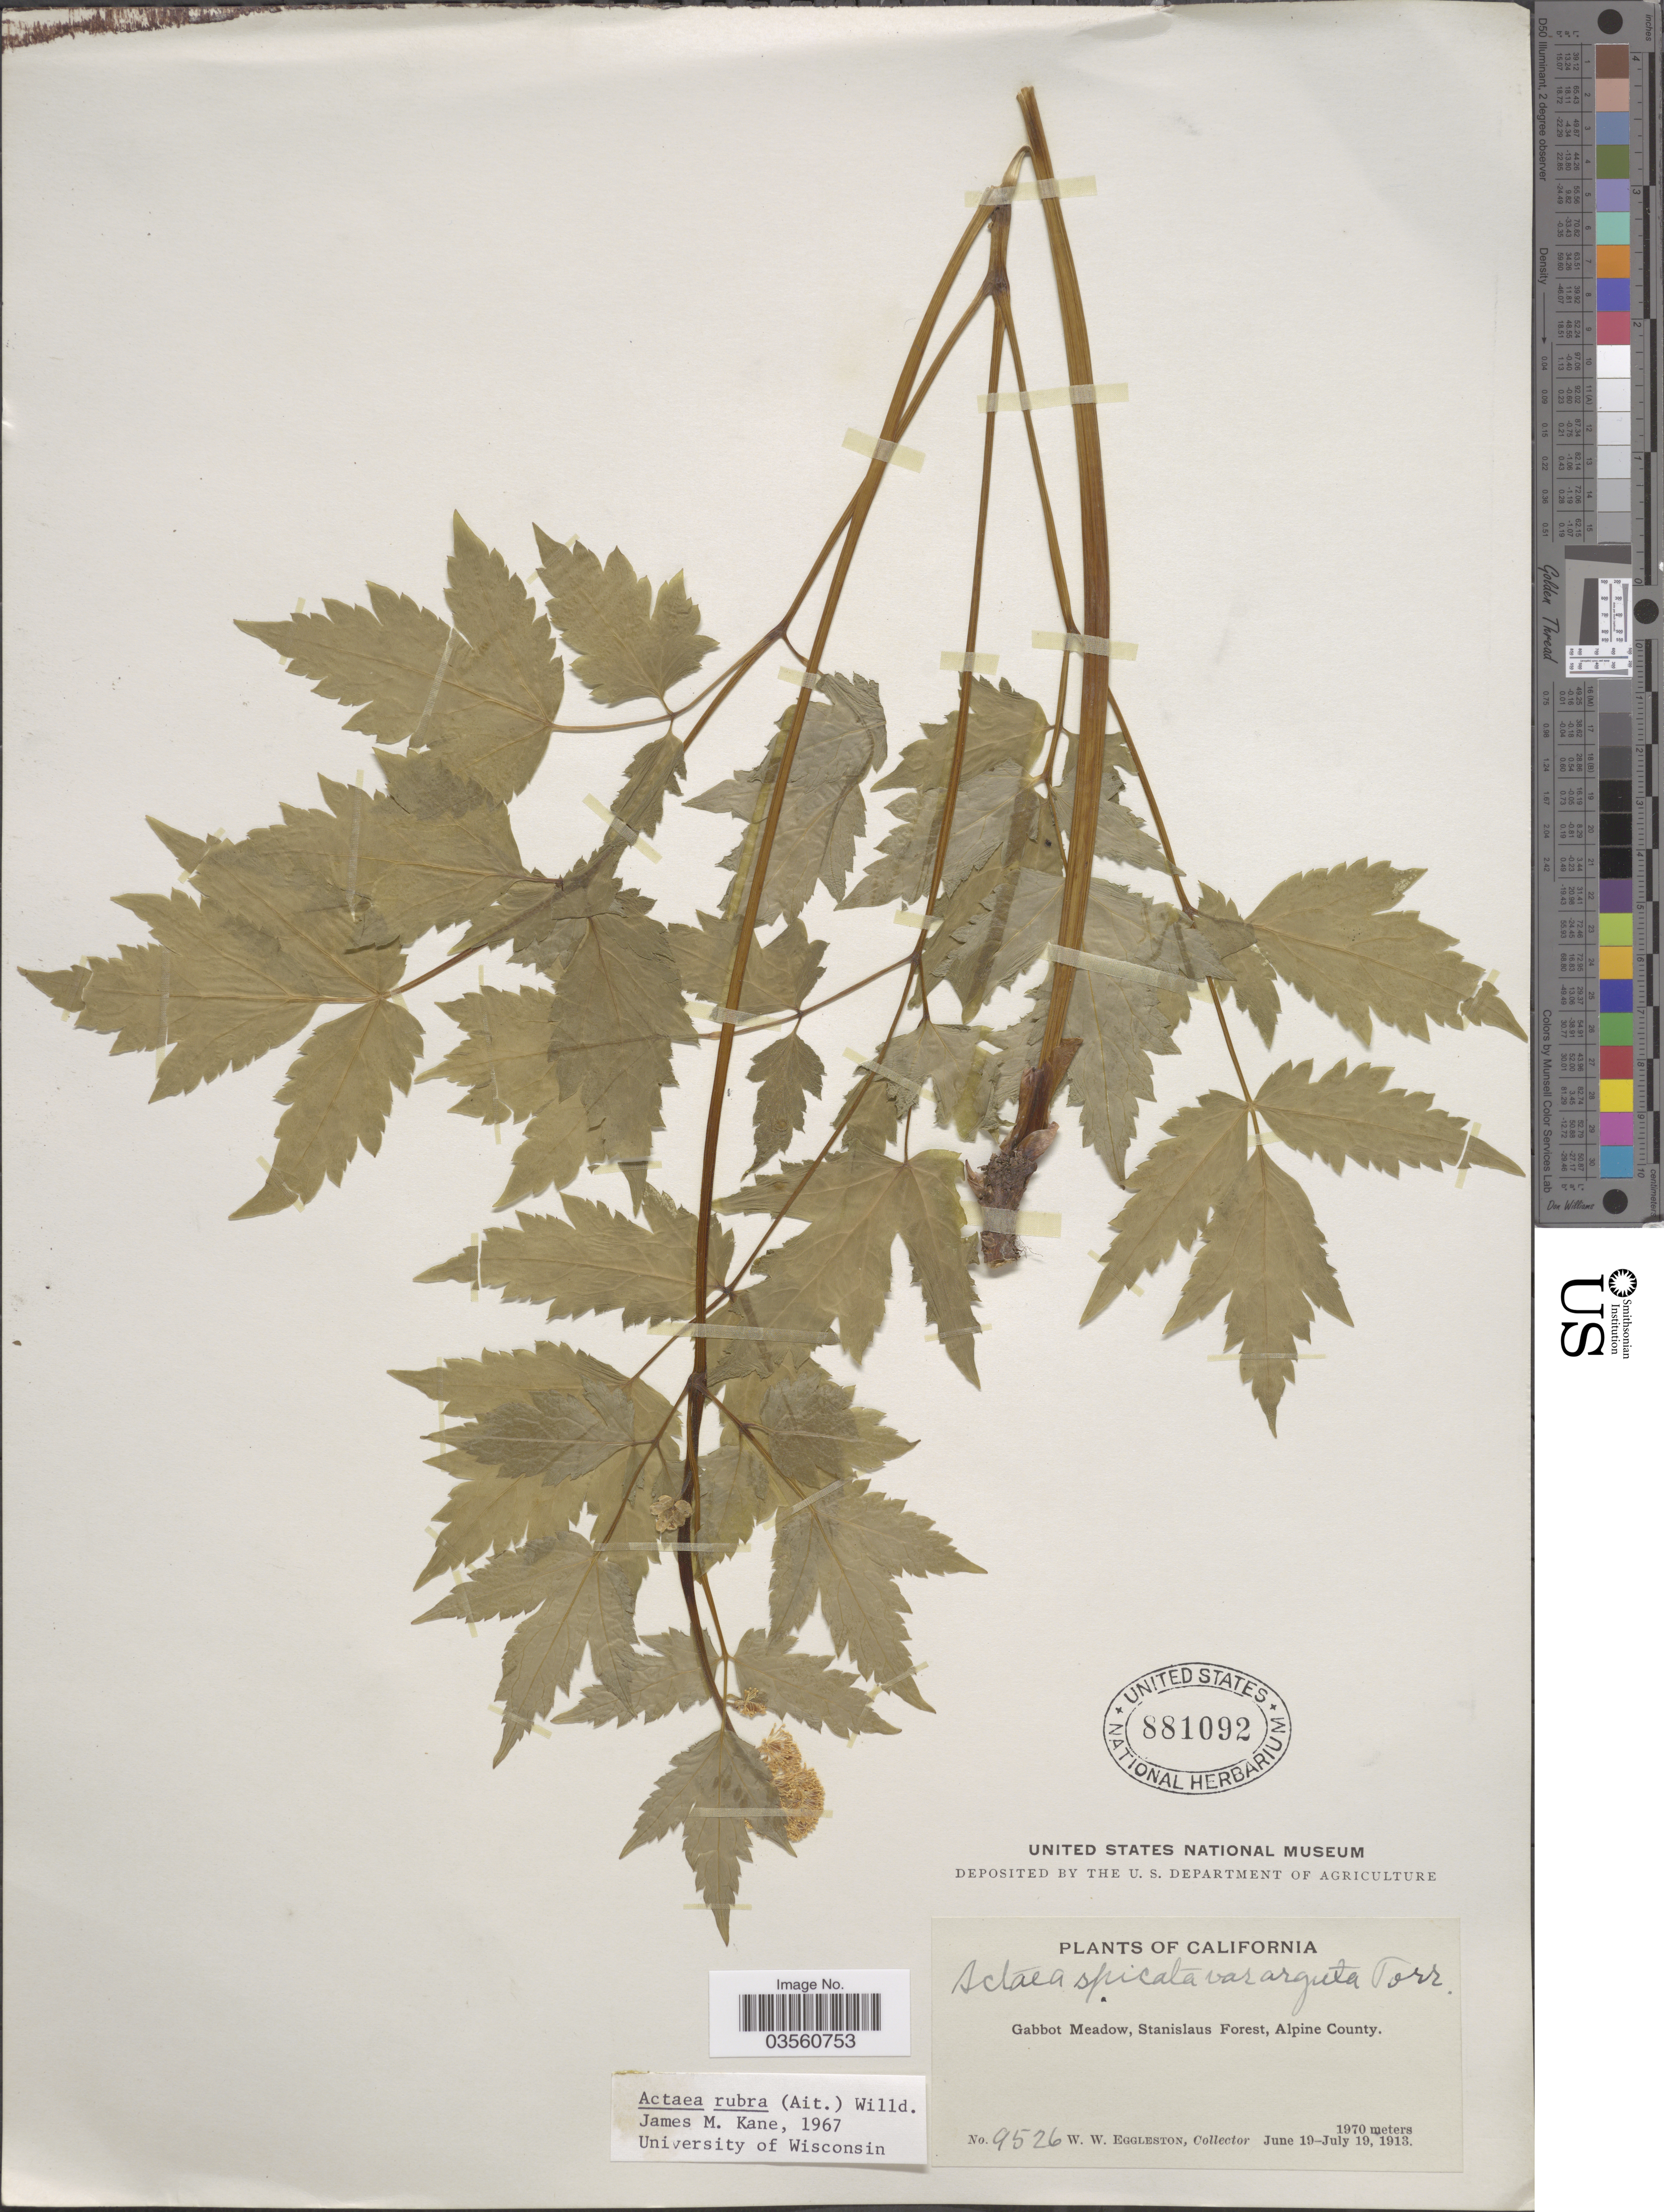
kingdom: Plantae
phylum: Tracheophyta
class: Magnoliopsida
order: Ranunculales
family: Ranunculaceae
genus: Actaea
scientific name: Actaea rubra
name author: (Aiton) Willd.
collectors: W. W. Eggleston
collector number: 9526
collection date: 1913-06-19/1913-07-19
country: United States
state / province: California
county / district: Alpine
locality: Gabbot Meadow, Stanislaus Forest, Alpine County.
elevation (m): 1970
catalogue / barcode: US 881092